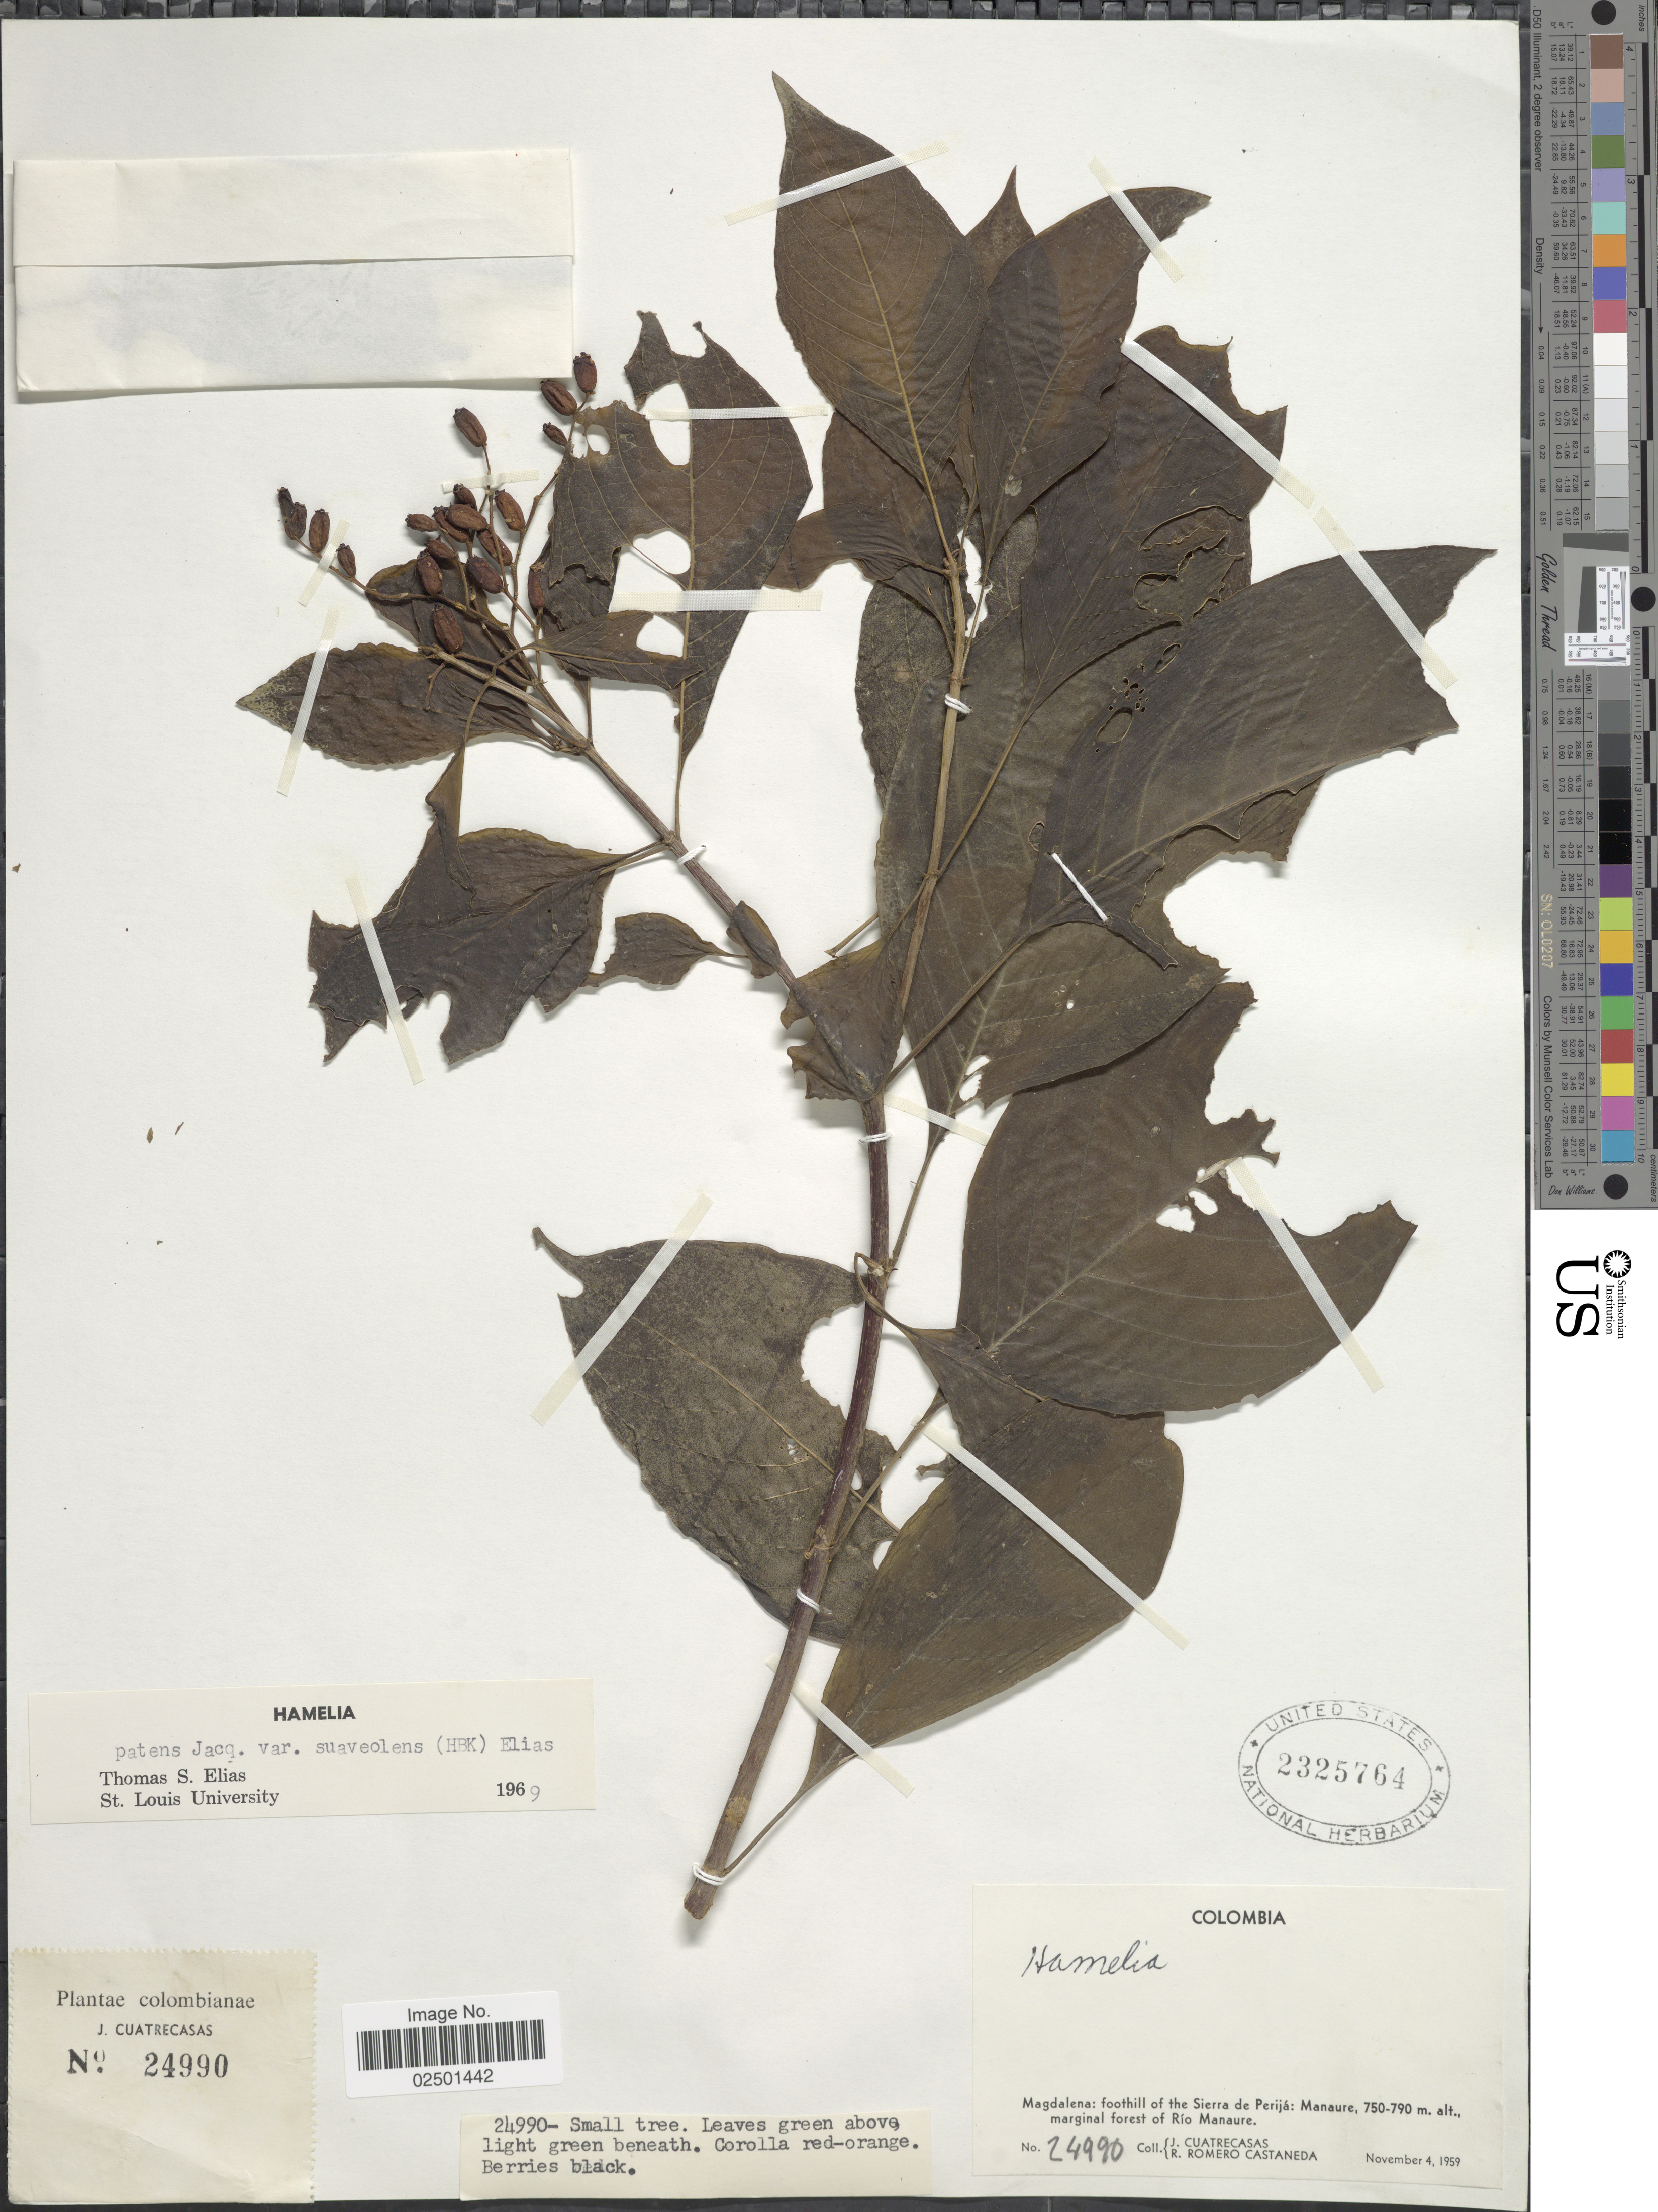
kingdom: Plantae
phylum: Tracheophyta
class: Magnoliopsida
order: Gentianales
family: Rubiaceae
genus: Hamelia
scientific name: Hamelia patens var. glabra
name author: Oerst.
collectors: J. Cuatrecasas & R. Romero Castañeda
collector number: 24990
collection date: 1959-11-04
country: Colombia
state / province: Magdalena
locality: Foothill of the Sierra de Perija: Manaure, marginal forest of Rio Manaure.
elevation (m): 750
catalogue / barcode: US 2325764